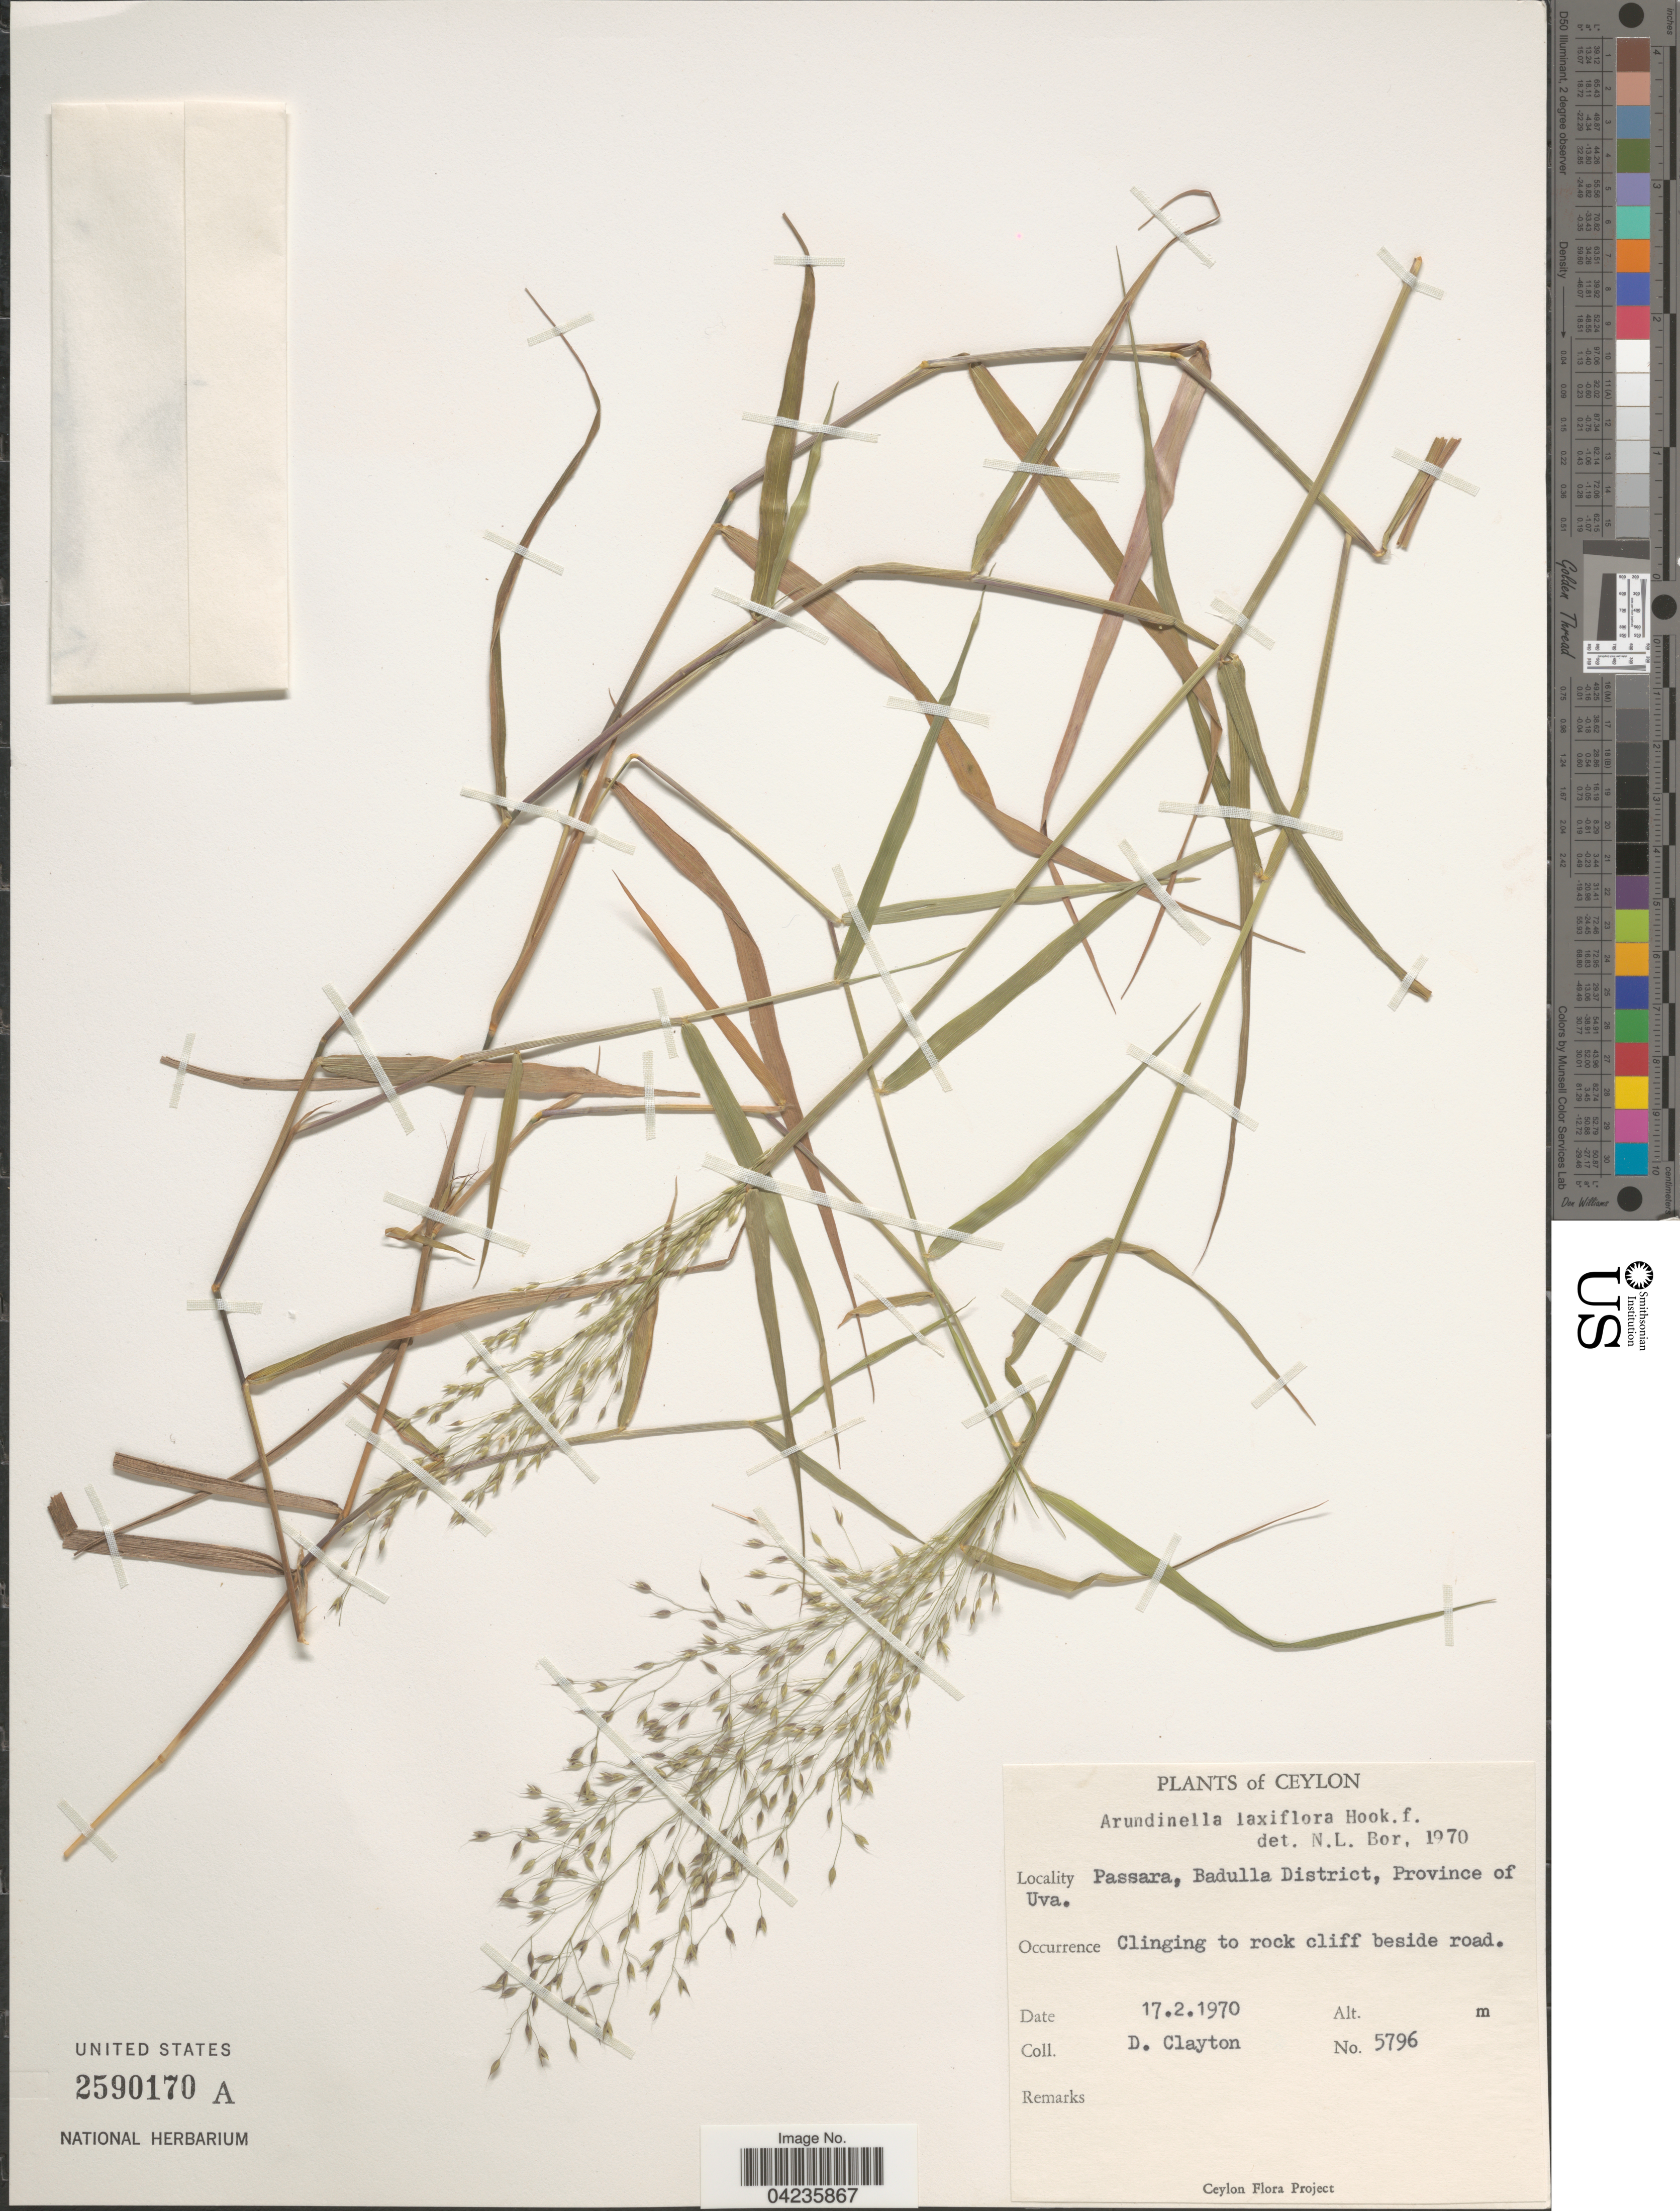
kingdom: Plantae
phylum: Tracheophyta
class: Liliopsida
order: Poales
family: Poaceae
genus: Arundinella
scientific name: Arundinella laxiflora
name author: Hook. f.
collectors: D. Clayton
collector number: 5796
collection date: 1970-02-17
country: Sri Lanka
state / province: Uva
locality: Ceylon. Passara, Badulla District.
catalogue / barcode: US 2590170A